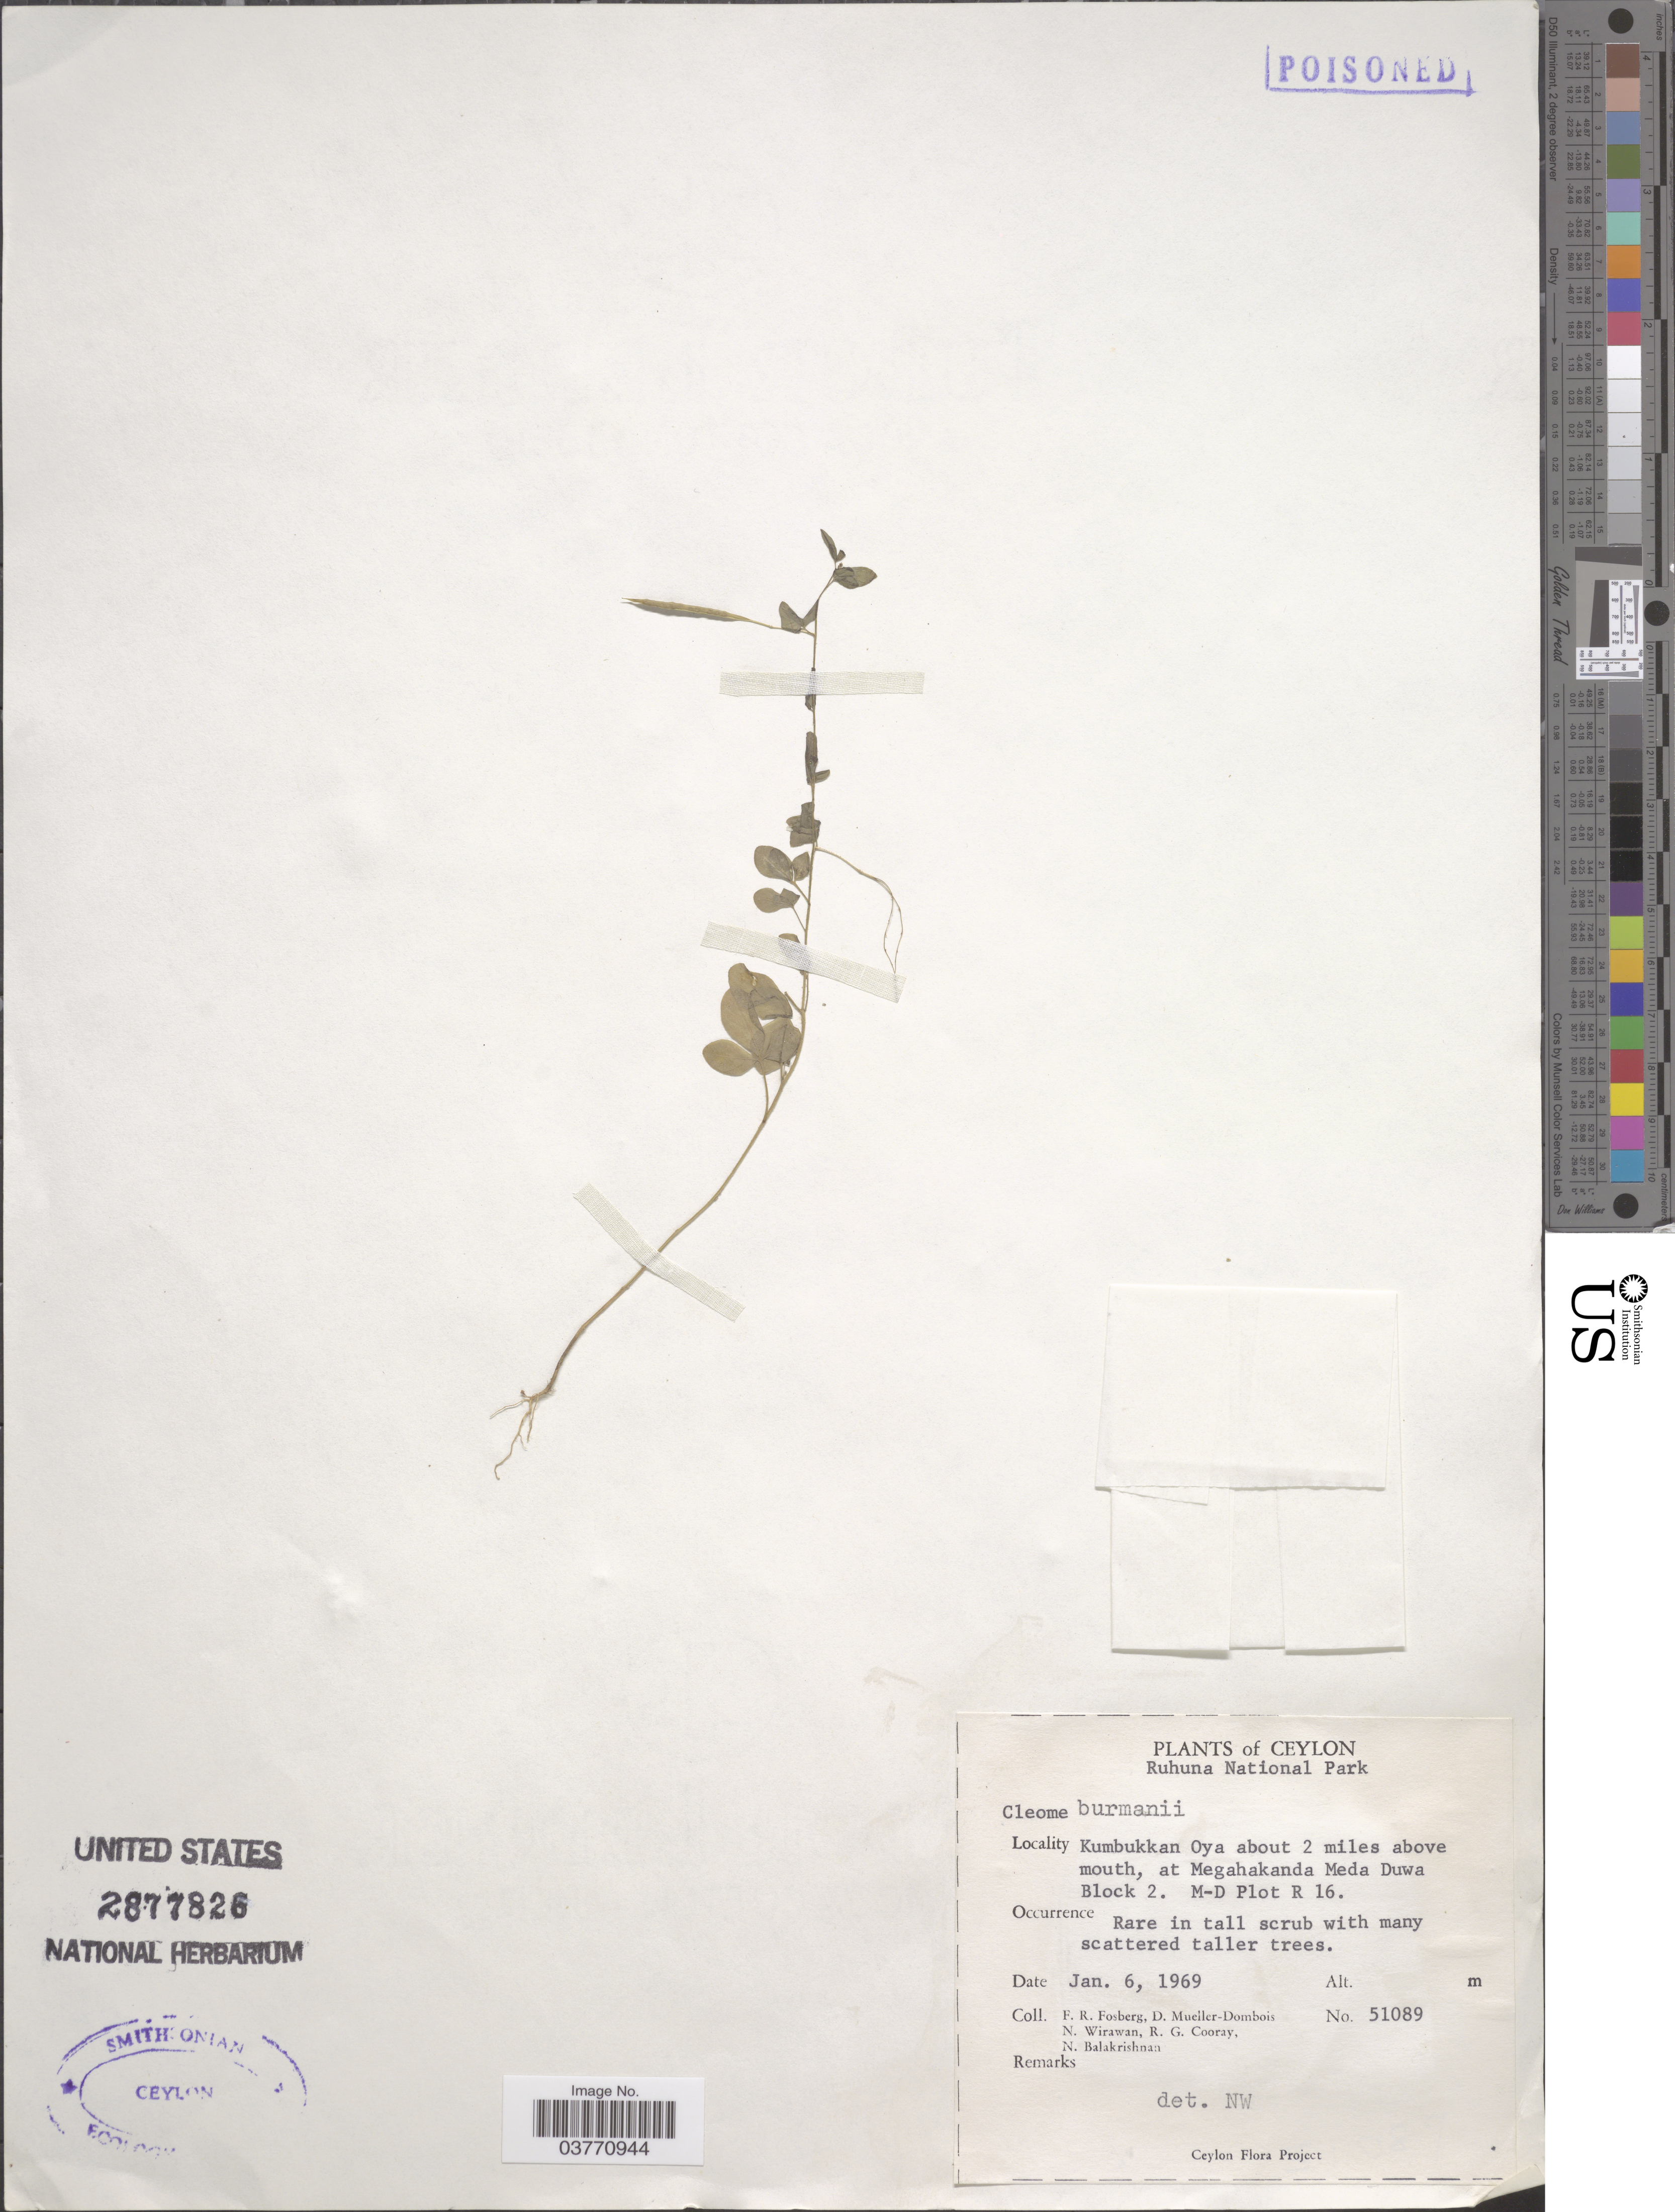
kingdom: Plantae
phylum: Tracheophyta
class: Magnoliopsida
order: Brassicales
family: Cleomaceae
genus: Sieruela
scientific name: Sieruela rutidosperma var. burmanni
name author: (Wight & Arn.) Siddiqui & S.N. Dixit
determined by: Strong, Mark T., (BOT), Smithsonian Institution - National Museum of Natural History (UNITED STATES)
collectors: F. R. Fosberg, D. Mueller-Dombois, N. Wirawan, R. Cooray & N. Balakrishnan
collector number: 51089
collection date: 1969-01-06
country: Sri Lanka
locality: Ceylon. Ruhuna National Park. Kumbukkan Oya about 2 miles above mouth, at Megahakanda Meda Duwa Block 2. M-D Plot R 16.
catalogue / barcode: US 2877826